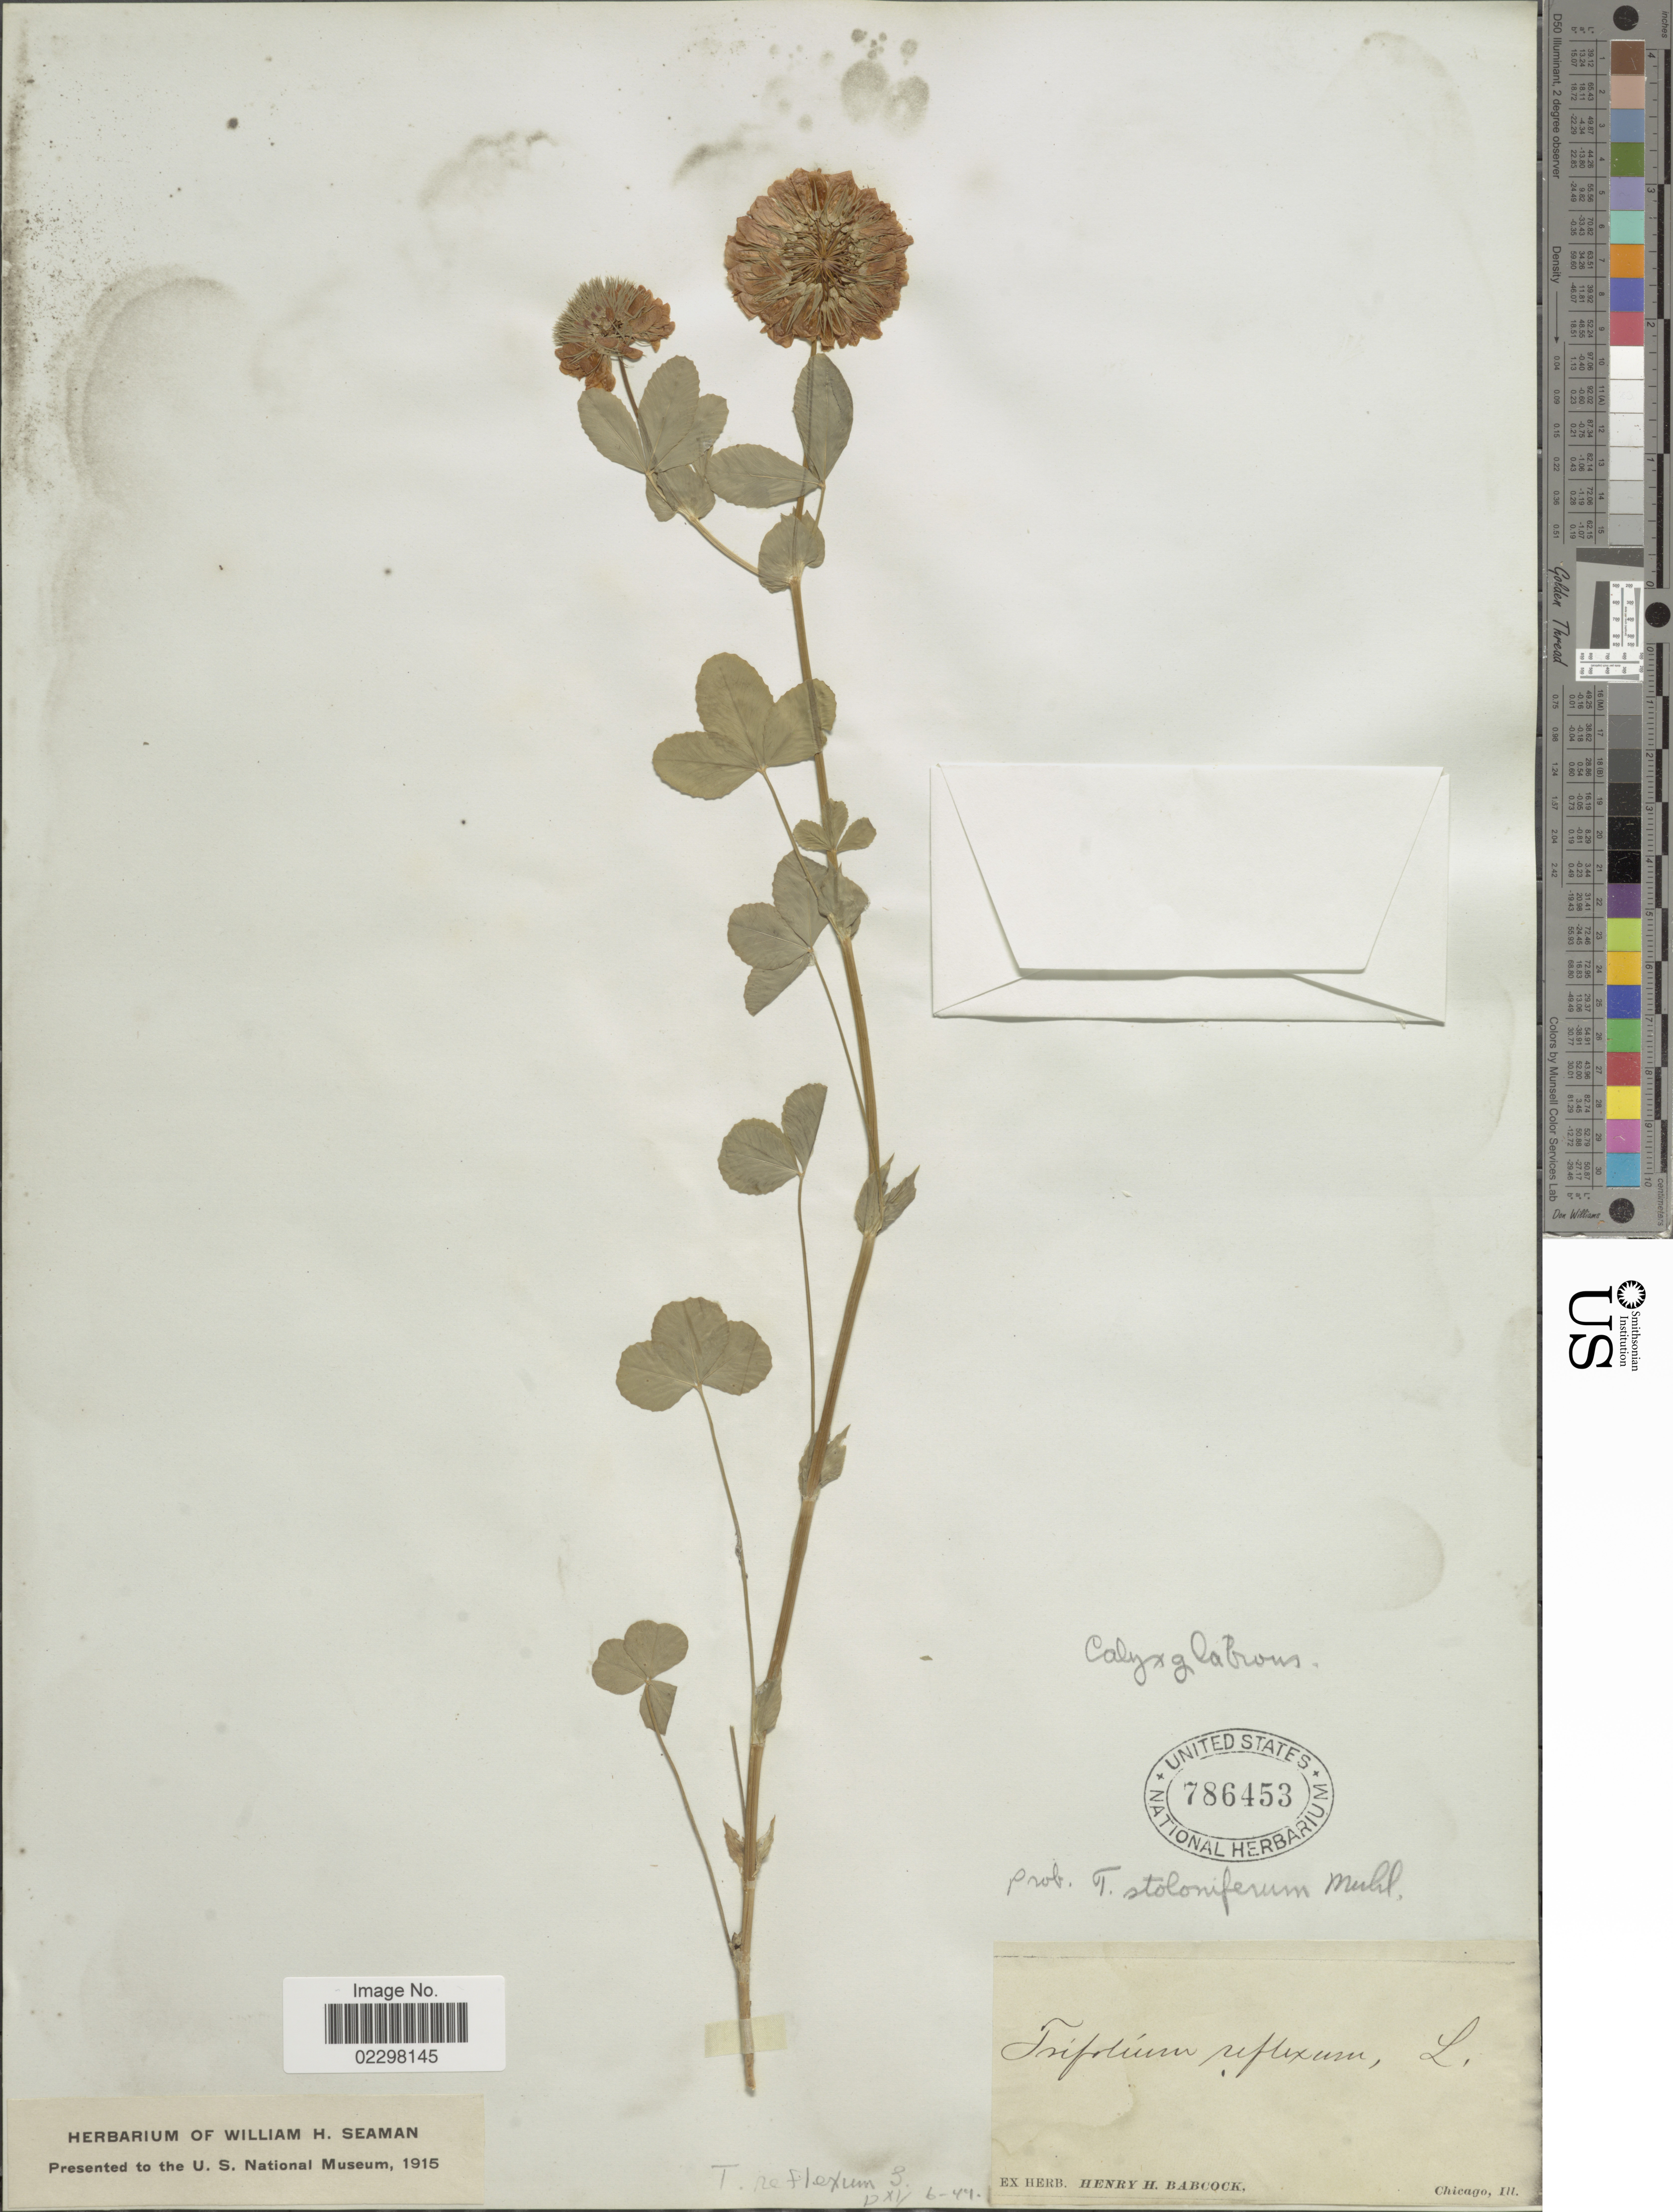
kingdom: Plantae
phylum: Tracheophyta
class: Magnoliopsida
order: Fabales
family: Fabaceae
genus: Trifolium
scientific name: Trifolium reflexum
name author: L.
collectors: ex herb. Henry Homes Babcock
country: United States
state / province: Illinois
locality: Chicago.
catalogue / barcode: US 786453